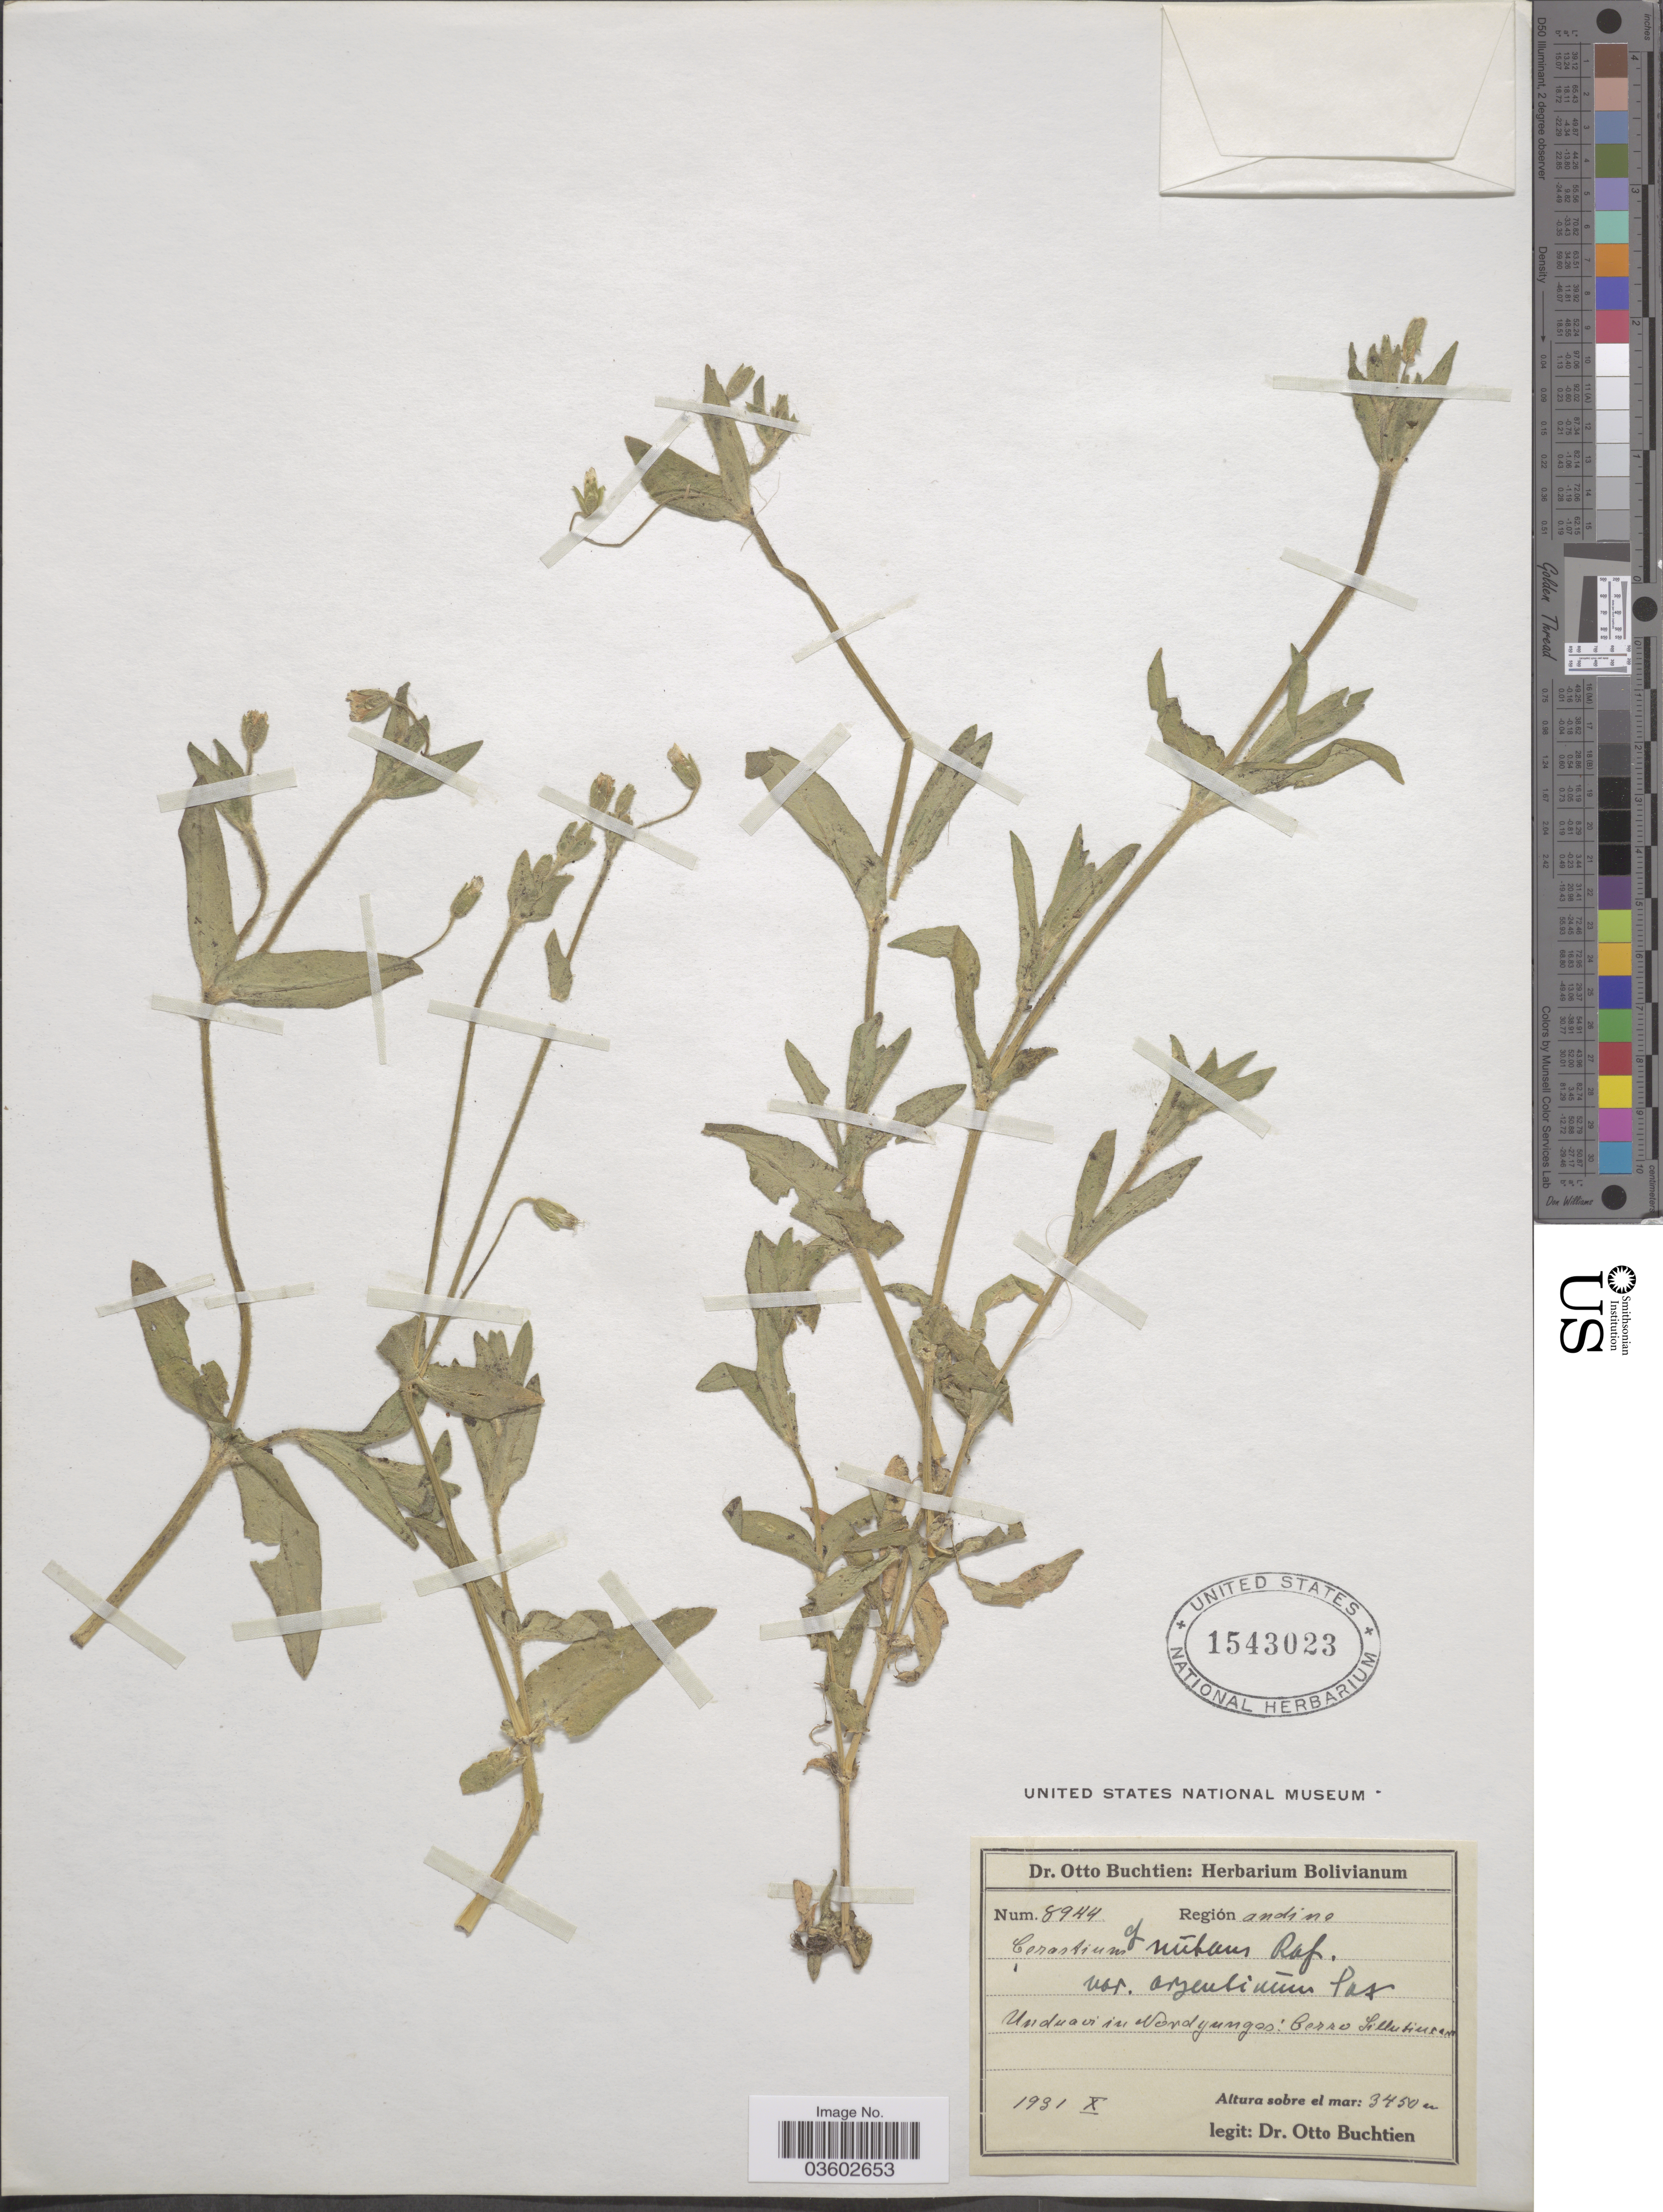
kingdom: Plantae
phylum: Tracheophyta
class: Magnoliopsida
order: Caryophyllales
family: Caryophyllaceae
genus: Cerastium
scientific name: Cerastium nutans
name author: Raf.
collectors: O. Buchtien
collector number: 8944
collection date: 1931-10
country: Bolivia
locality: Región andina. Unduavi in Nord yungas: Cerro Sillutincara.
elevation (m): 3450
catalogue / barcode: US 1543023